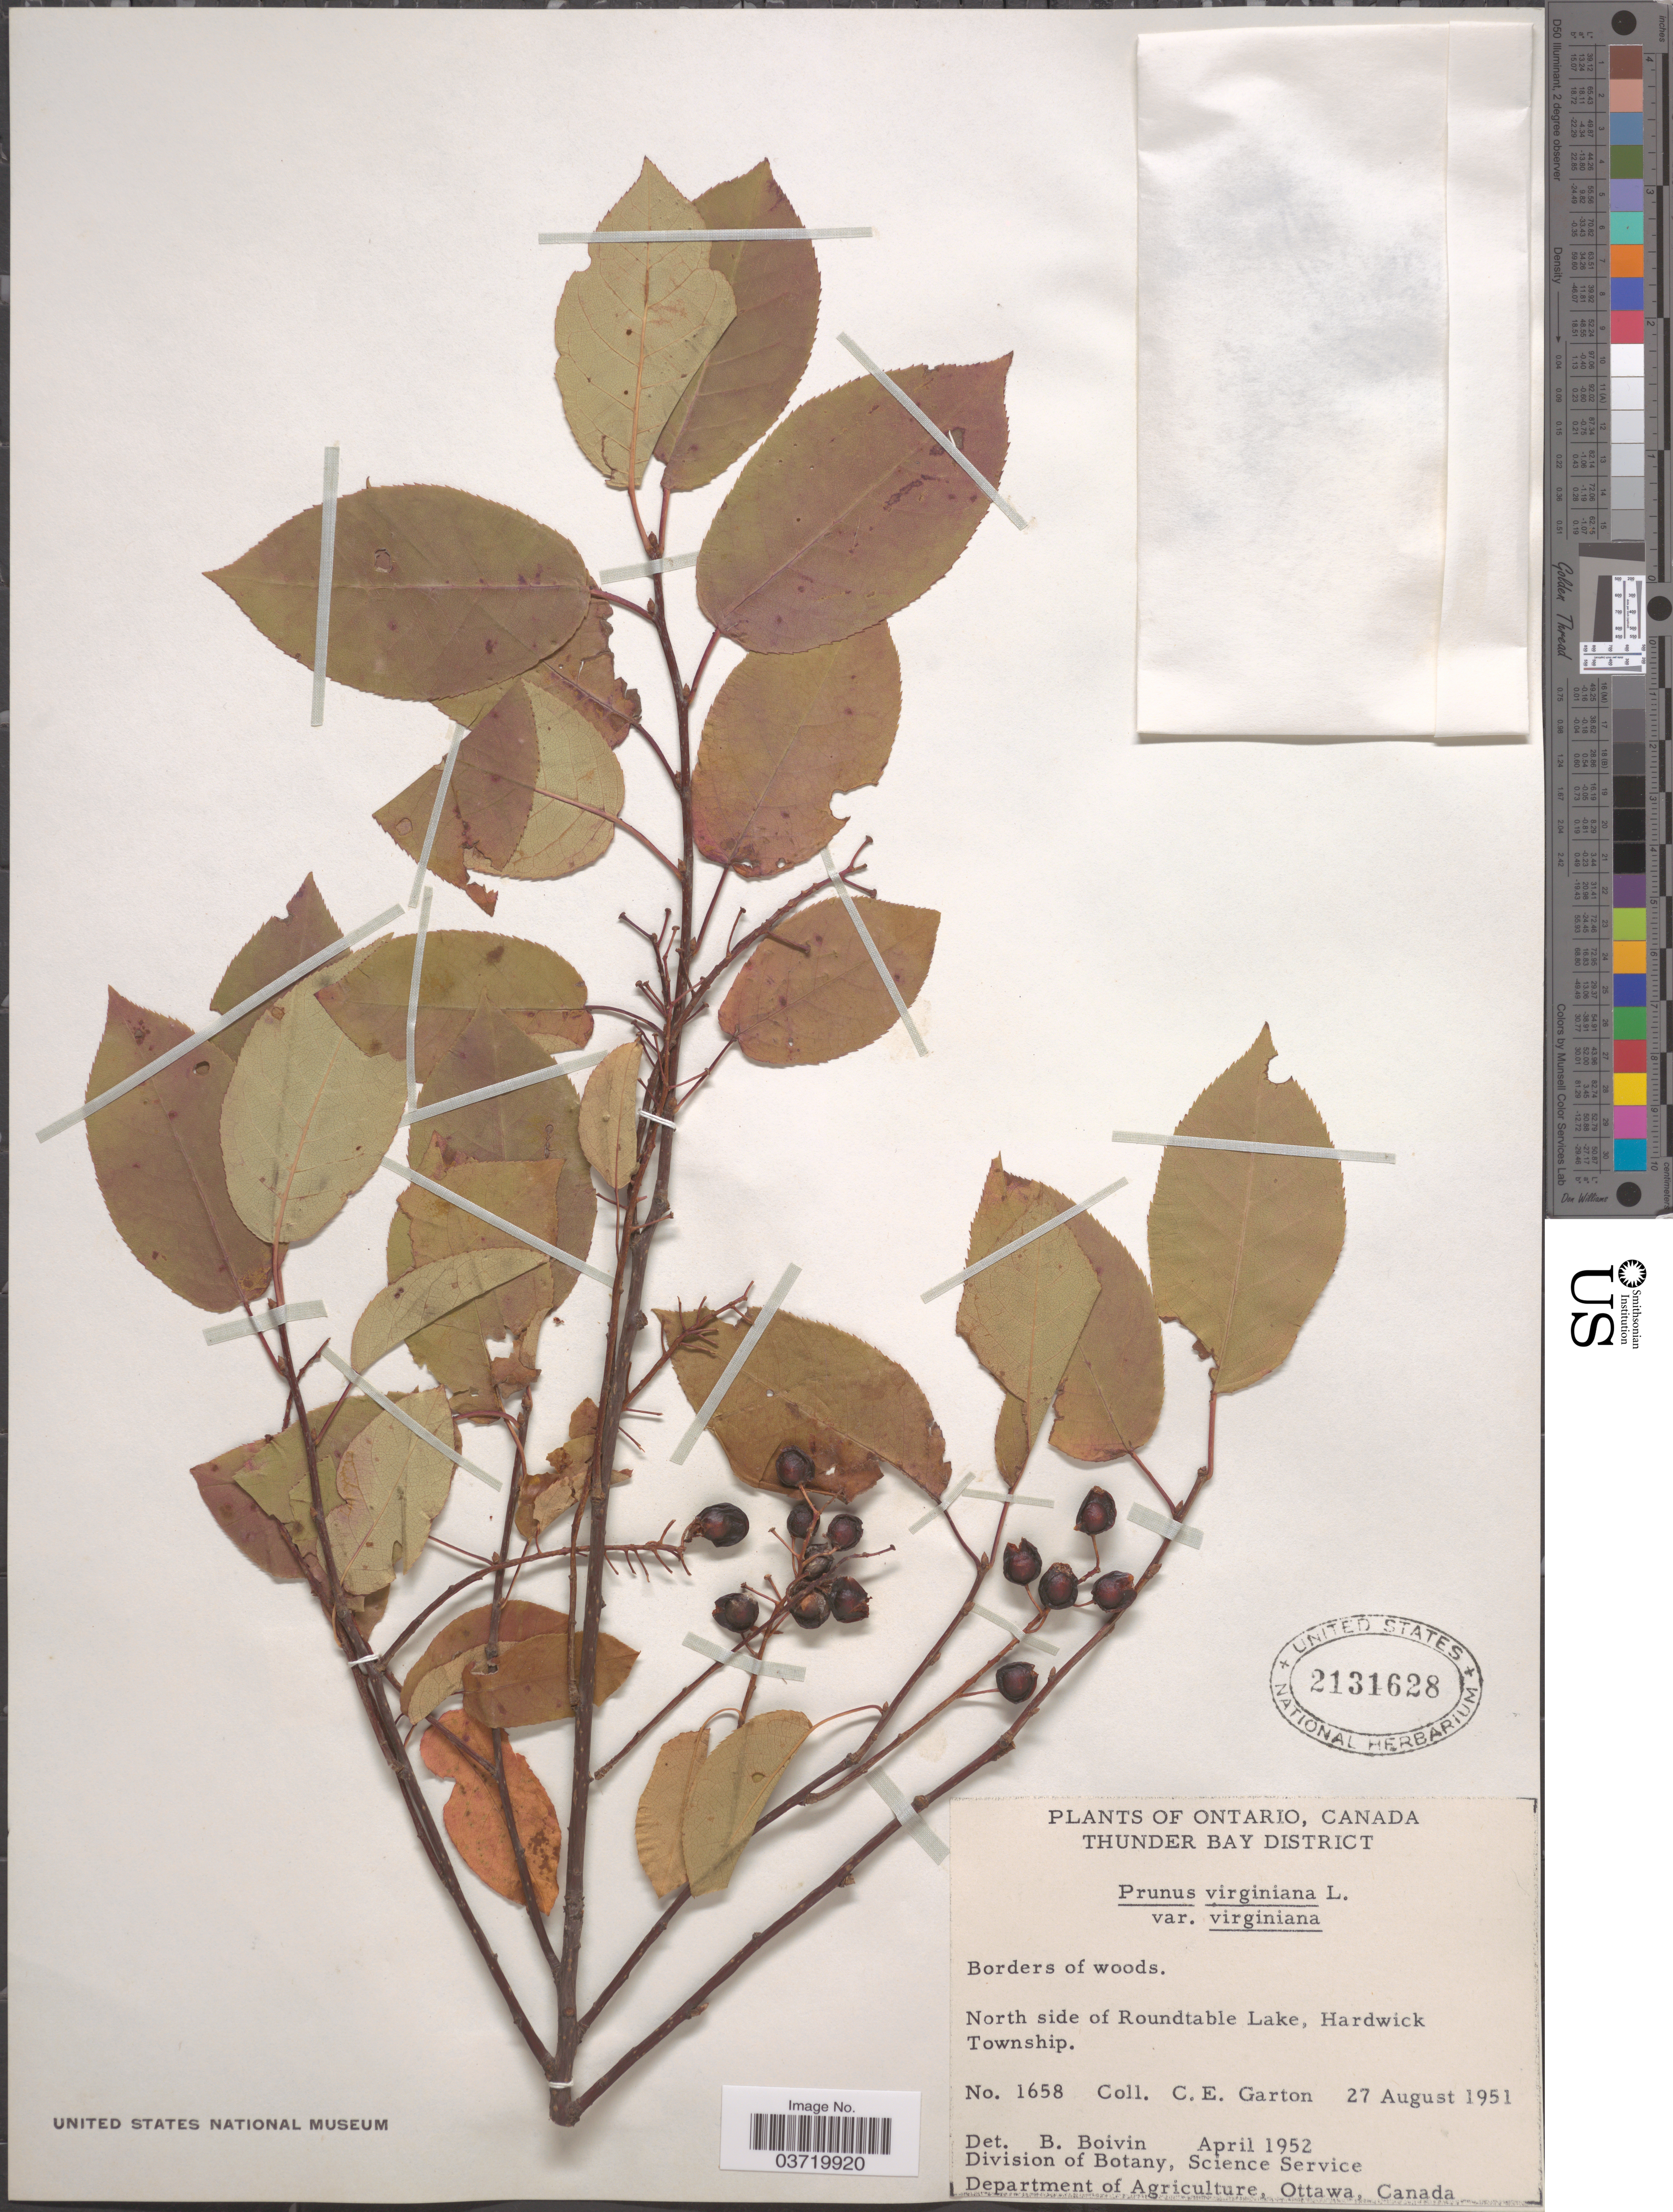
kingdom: Plantae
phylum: Tracheophyta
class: Magnoliopsida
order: Rosales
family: Rosaceae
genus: Prunus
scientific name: Prunus virginiana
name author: L.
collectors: C. E. Garton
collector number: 1658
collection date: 1951-08-27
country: Canada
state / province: Ontario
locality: Thunder Bay District. North side of Roundtable Lake, Hardwick Township.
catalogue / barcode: US 2131628